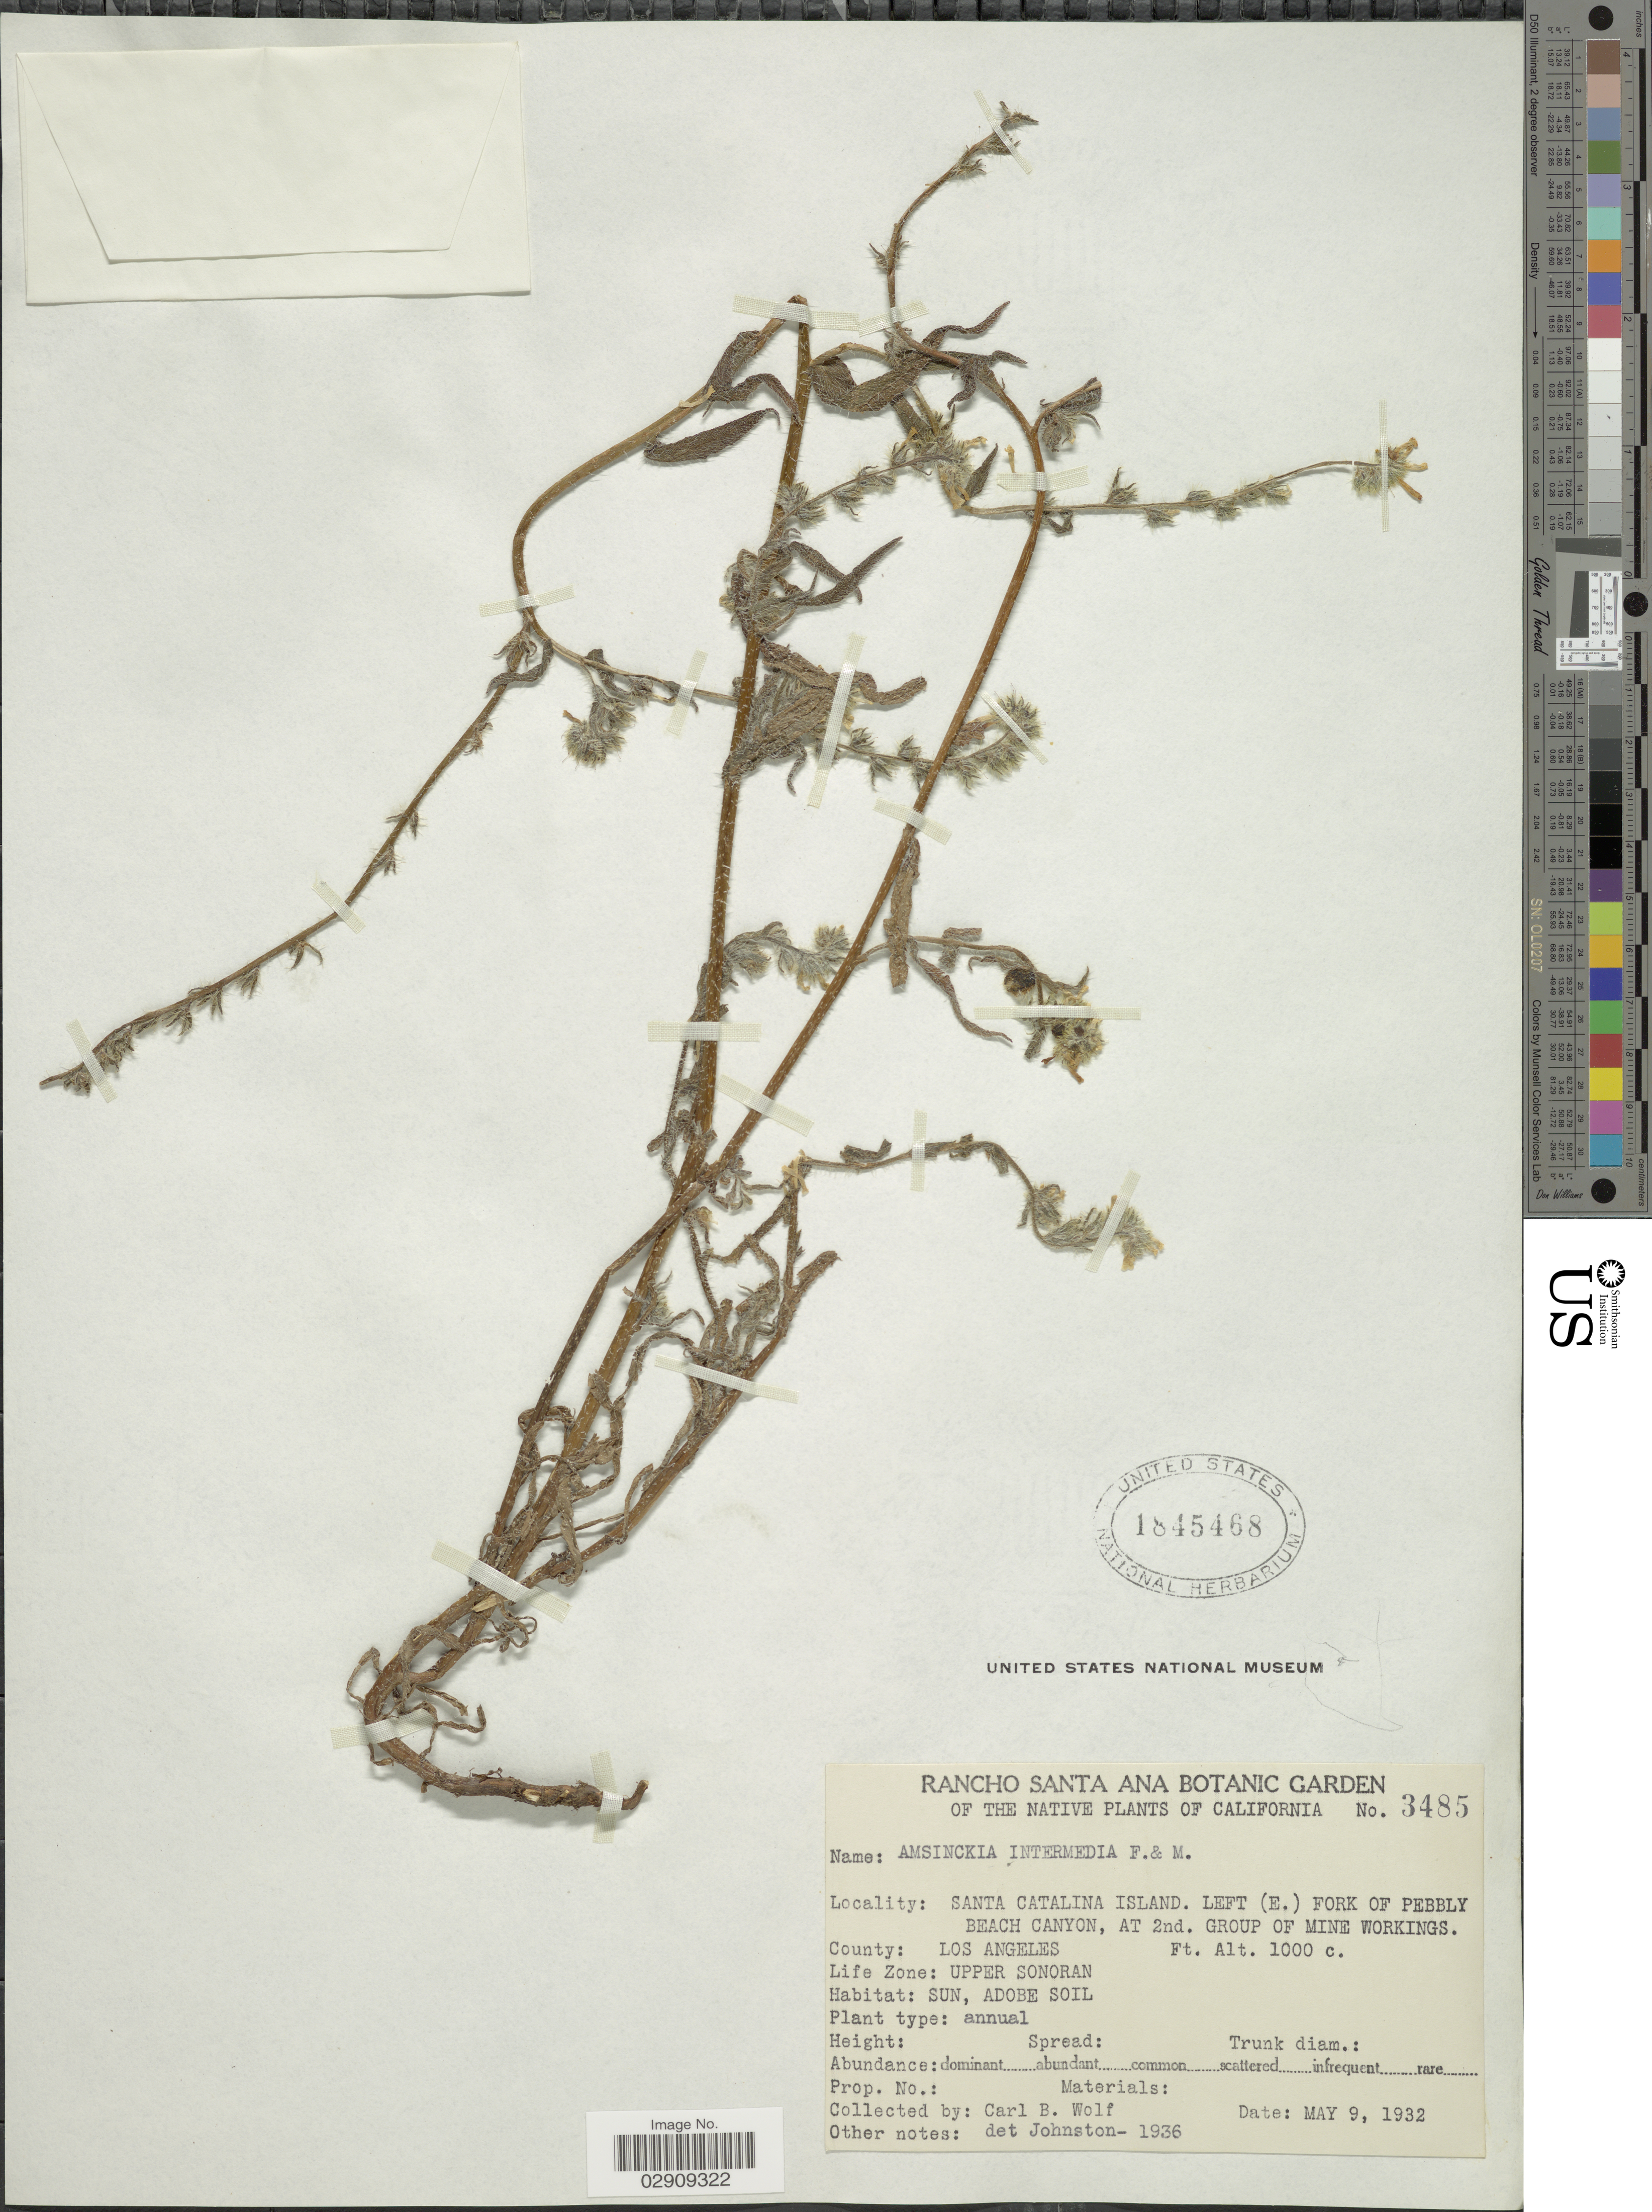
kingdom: Plantae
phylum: Tracheophyta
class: Magnoliopsida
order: Boraginales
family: Boraginaceae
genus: Amsinckia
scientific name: Amsinckia menziesii var. intermedia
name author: (Fisch. & C.A. Mey.) Ganders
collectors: C. B. Wolf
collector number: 3485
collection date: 1932-05-09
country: United States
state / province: California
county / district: Los Angeles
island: Santa Catalina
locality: Santa Catalina Island. Left (E.) Fork of Pebbly Beach Canyon, at 2nd group of Mine Workings. County: Los Angeles. Life Zone: Upper Sonoran.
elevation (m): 305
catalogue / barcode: US 1845468